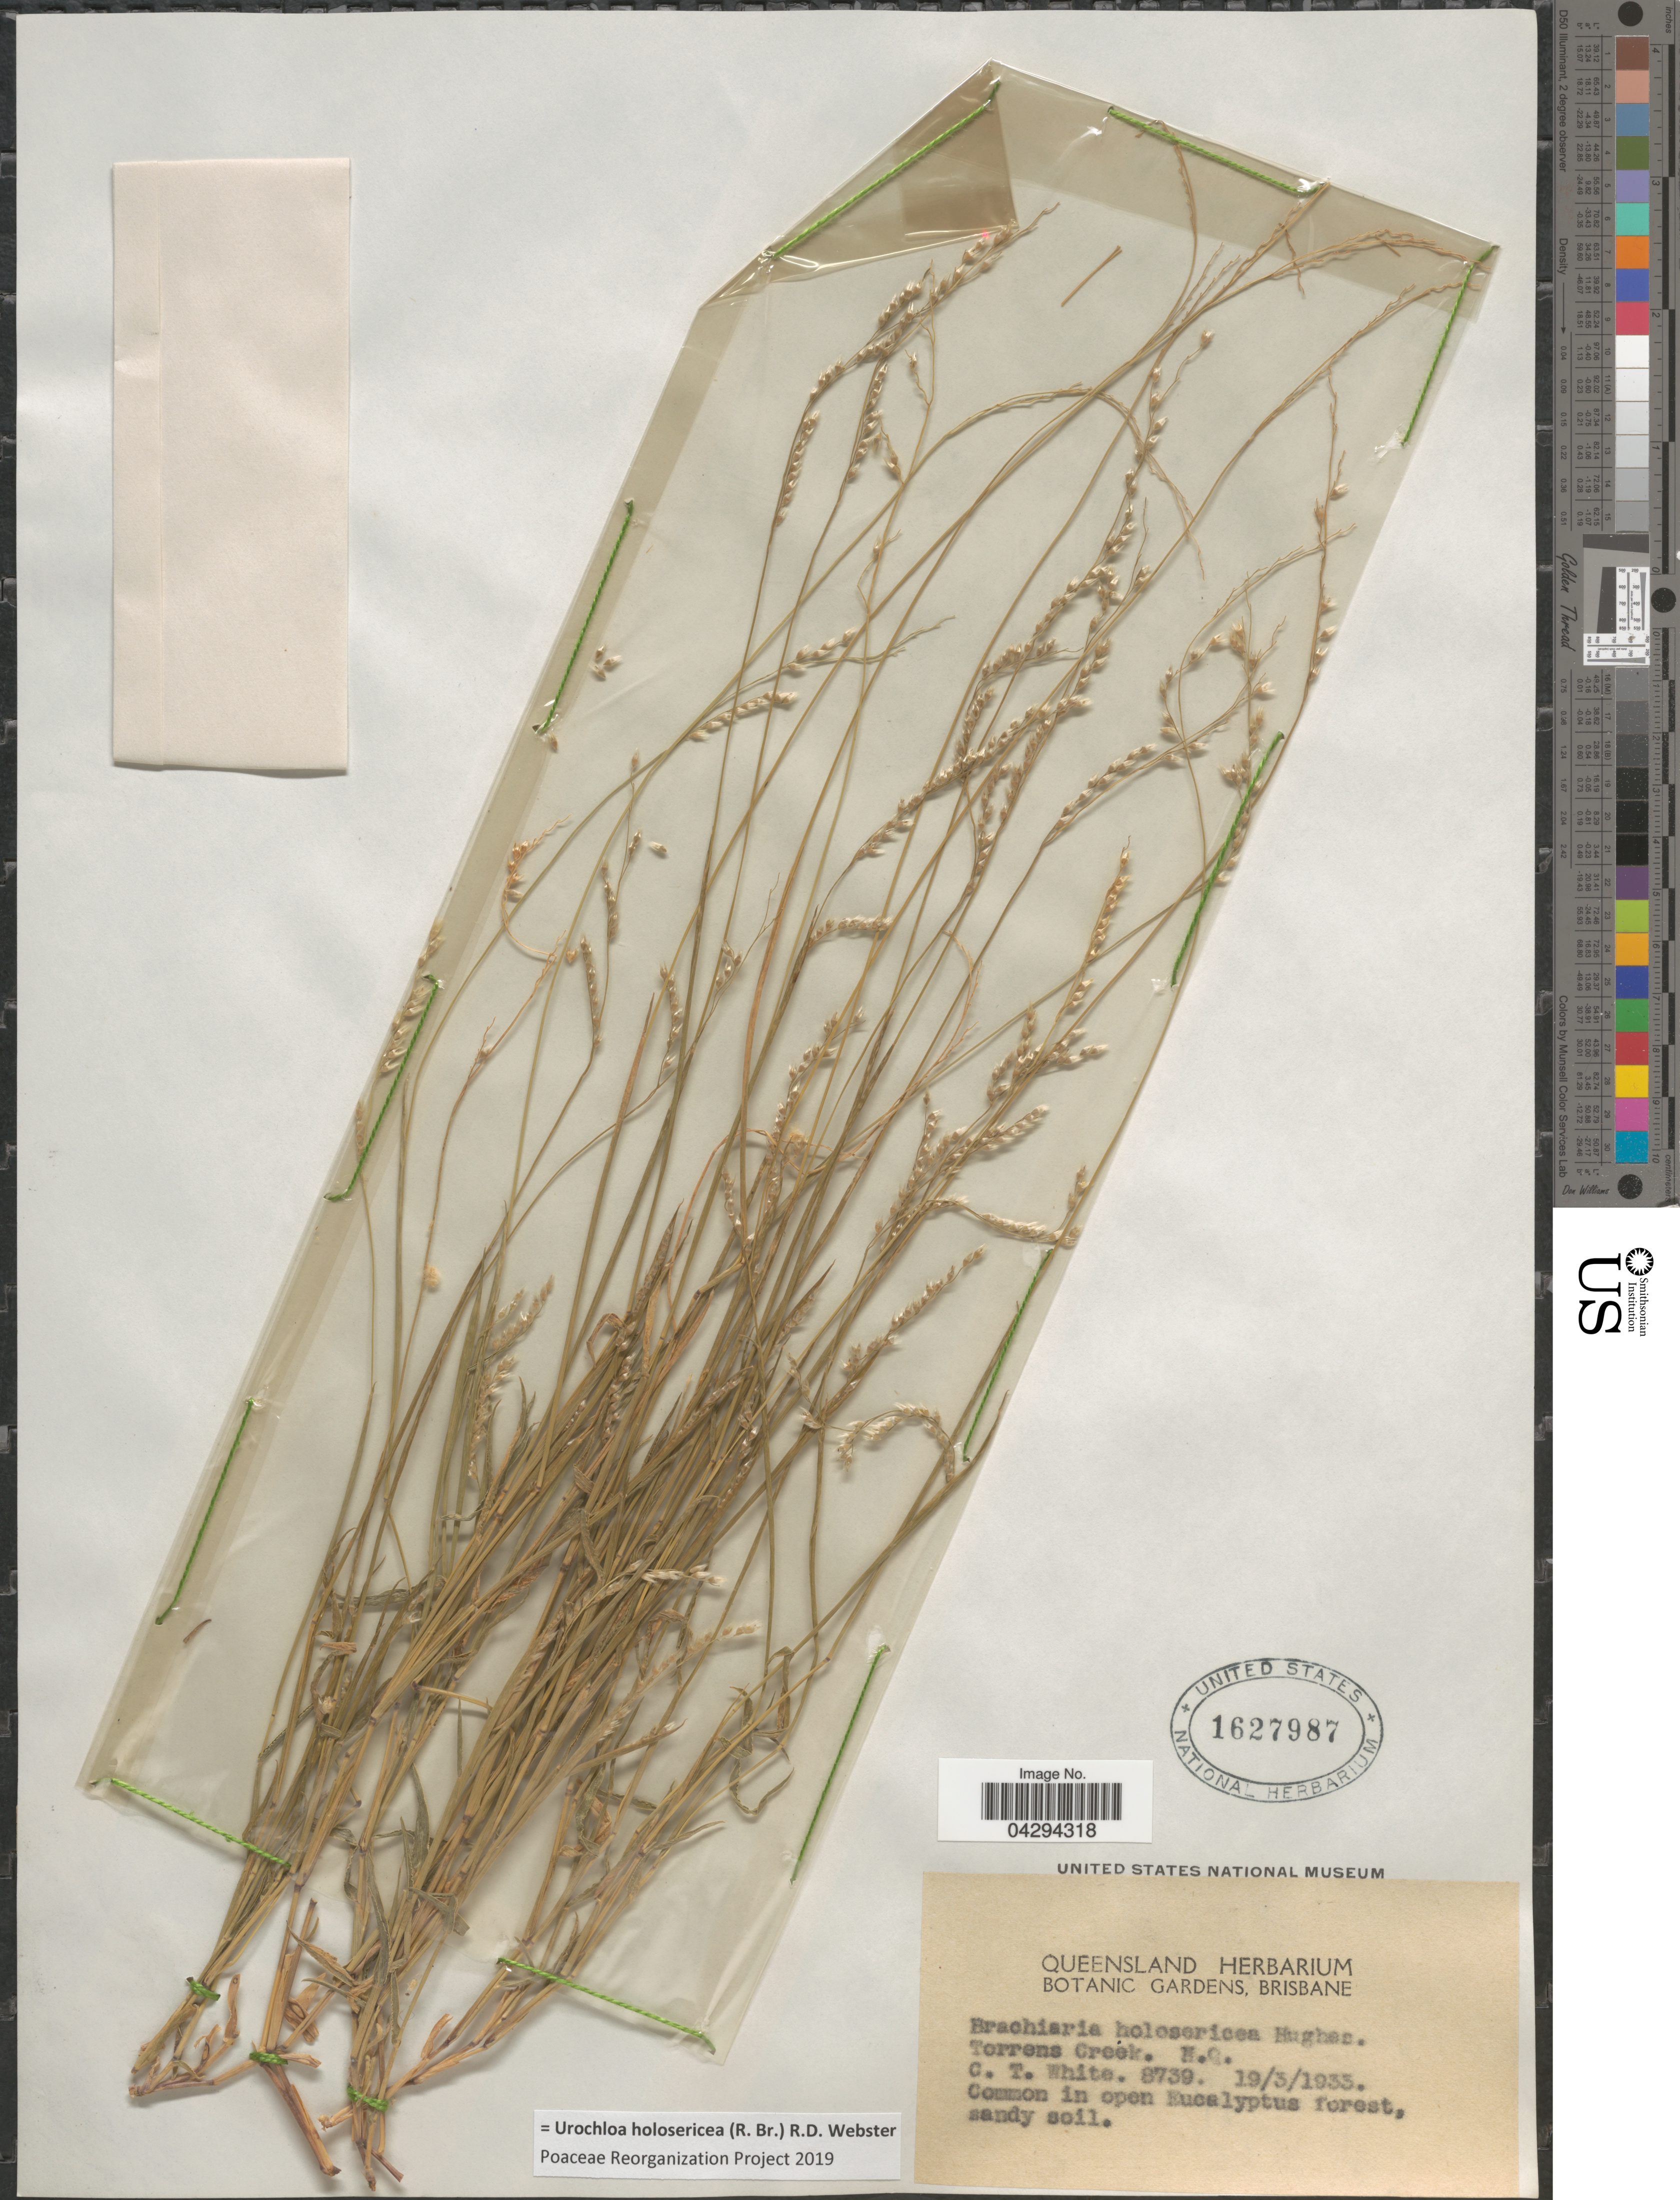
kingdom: Plantae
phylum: Tracheophyta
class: Liliopsida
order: Poales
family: Poaceae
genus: Urochloa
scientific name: Urochloa holosericea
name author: (R. Br.) R.D. Webster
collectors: C. T. White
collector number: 8739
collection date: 1933-03-19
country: Australia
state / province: Queensland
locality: Torrens Creek, N.Q.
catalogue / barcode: US 1627987